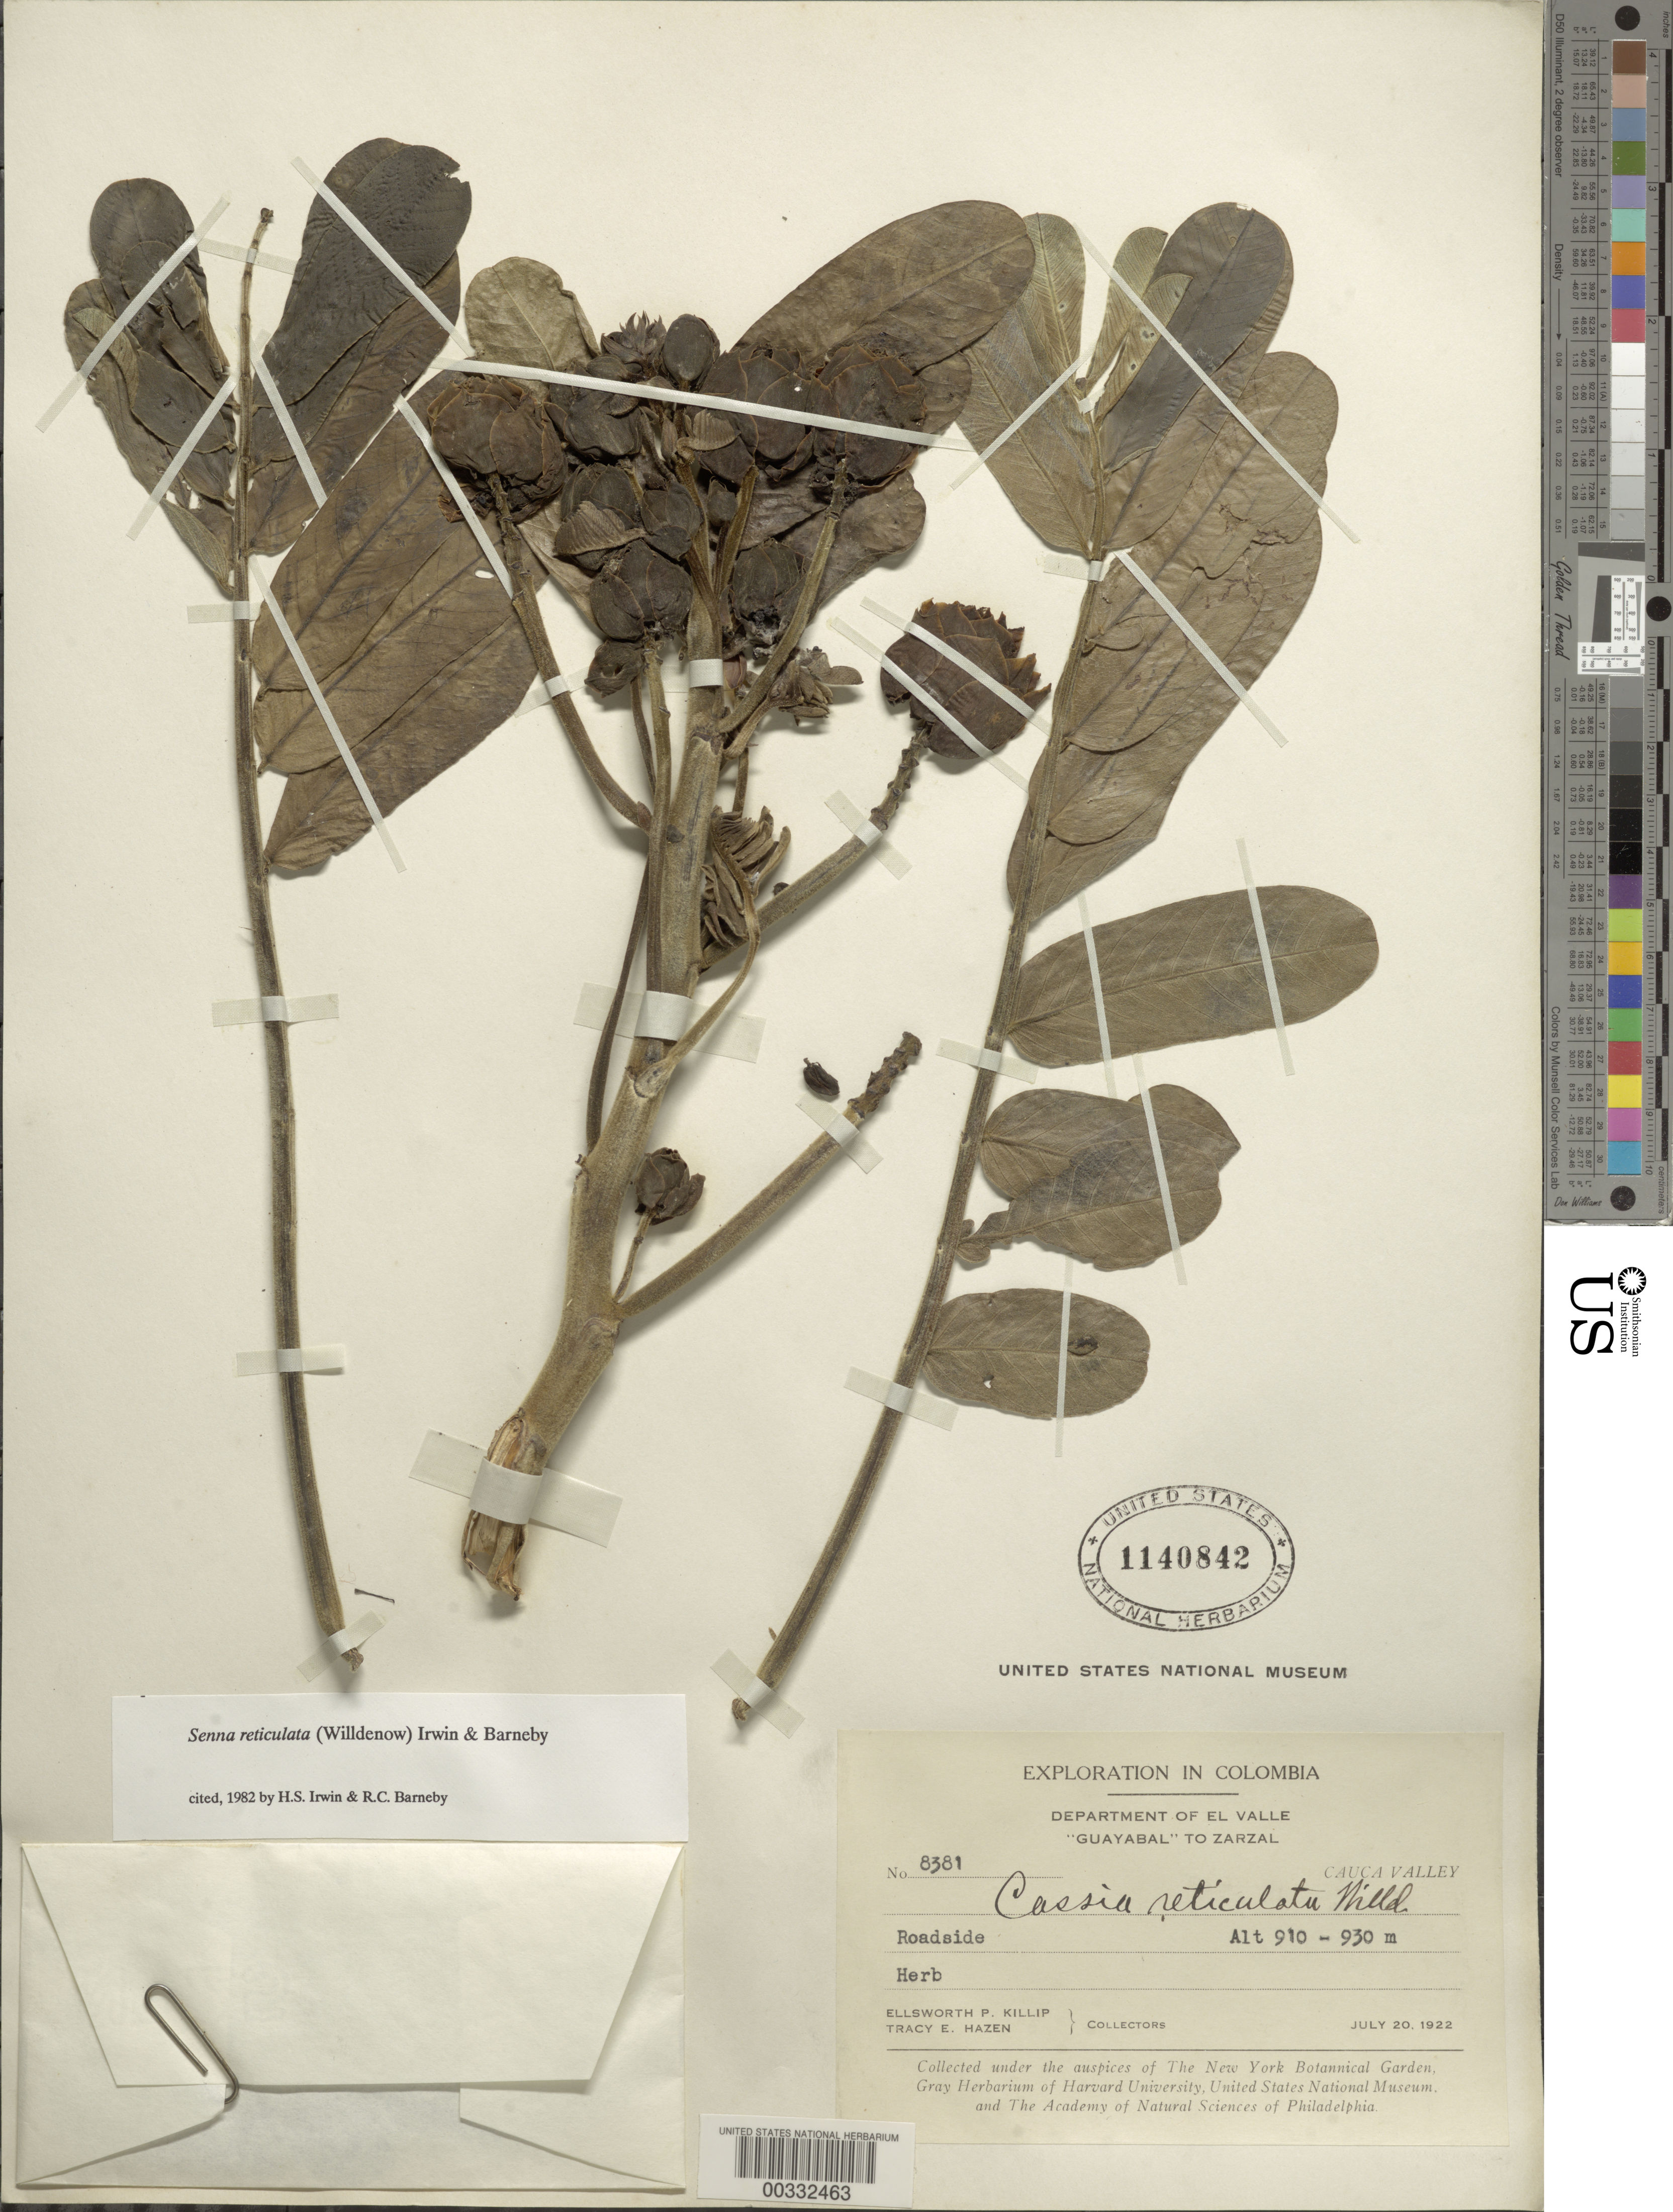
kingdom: Plantae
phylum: Tracheophyta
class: Magnoliopsida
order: Fabales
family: Fabaceae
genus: Senna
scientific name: Senna reticulata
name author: (Willd.) H.S. Irwin & Barneby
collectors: E. P. Killip & T. E. Hazen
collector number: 8381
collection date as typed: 20 Jul 1922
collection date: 1922-07-20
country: Colombia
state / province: Valle del Cauca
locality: "Guayabal" to Zarzal; Cauca Valley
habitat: Roadside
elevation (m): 910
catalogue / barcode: US 1140842